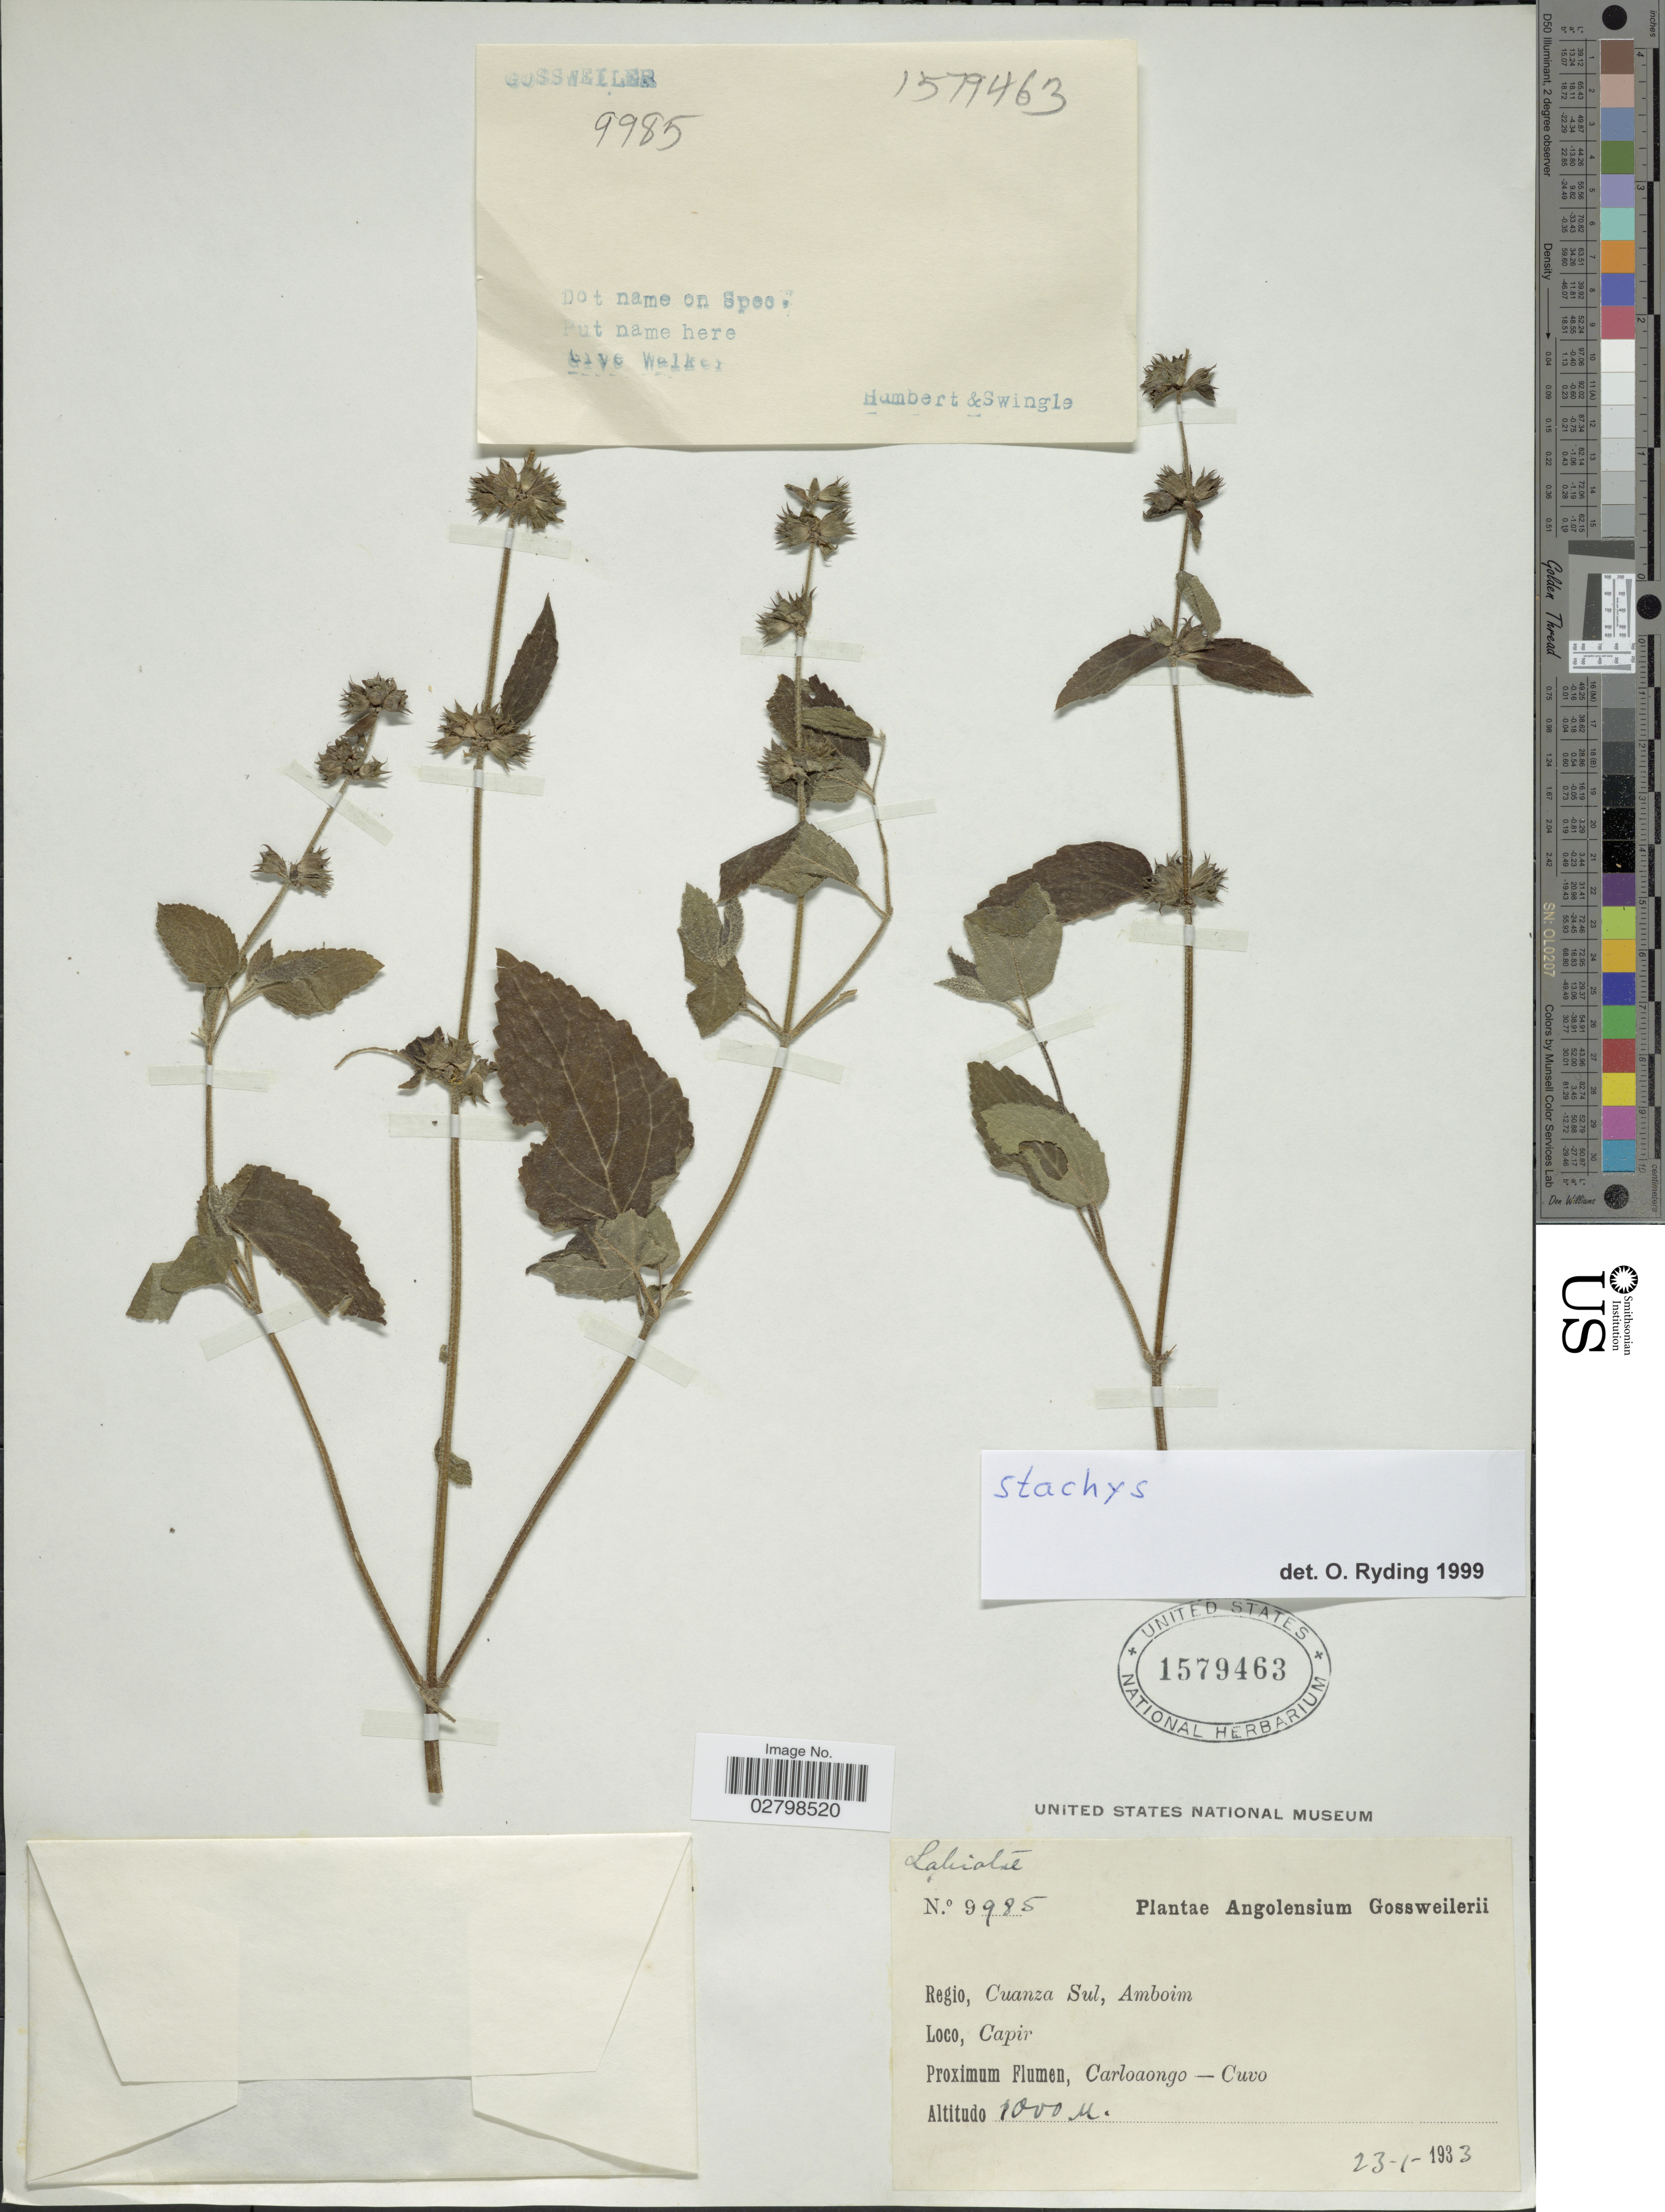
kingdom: Plantae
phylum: Tracheophyta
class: Magnoliopsida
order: Lamiales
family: Lamiaceae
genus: Stachys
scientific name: Stachys sp.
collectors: -. Gossweiler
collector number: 9985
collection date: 1933-01-23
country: Angola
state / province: Cuanza Sul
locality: Regio, Cuanza Sul, Amboim. Capir. Carloaongo - Cuvo [unsure placement]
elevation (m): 1000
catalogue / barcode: US 1579463